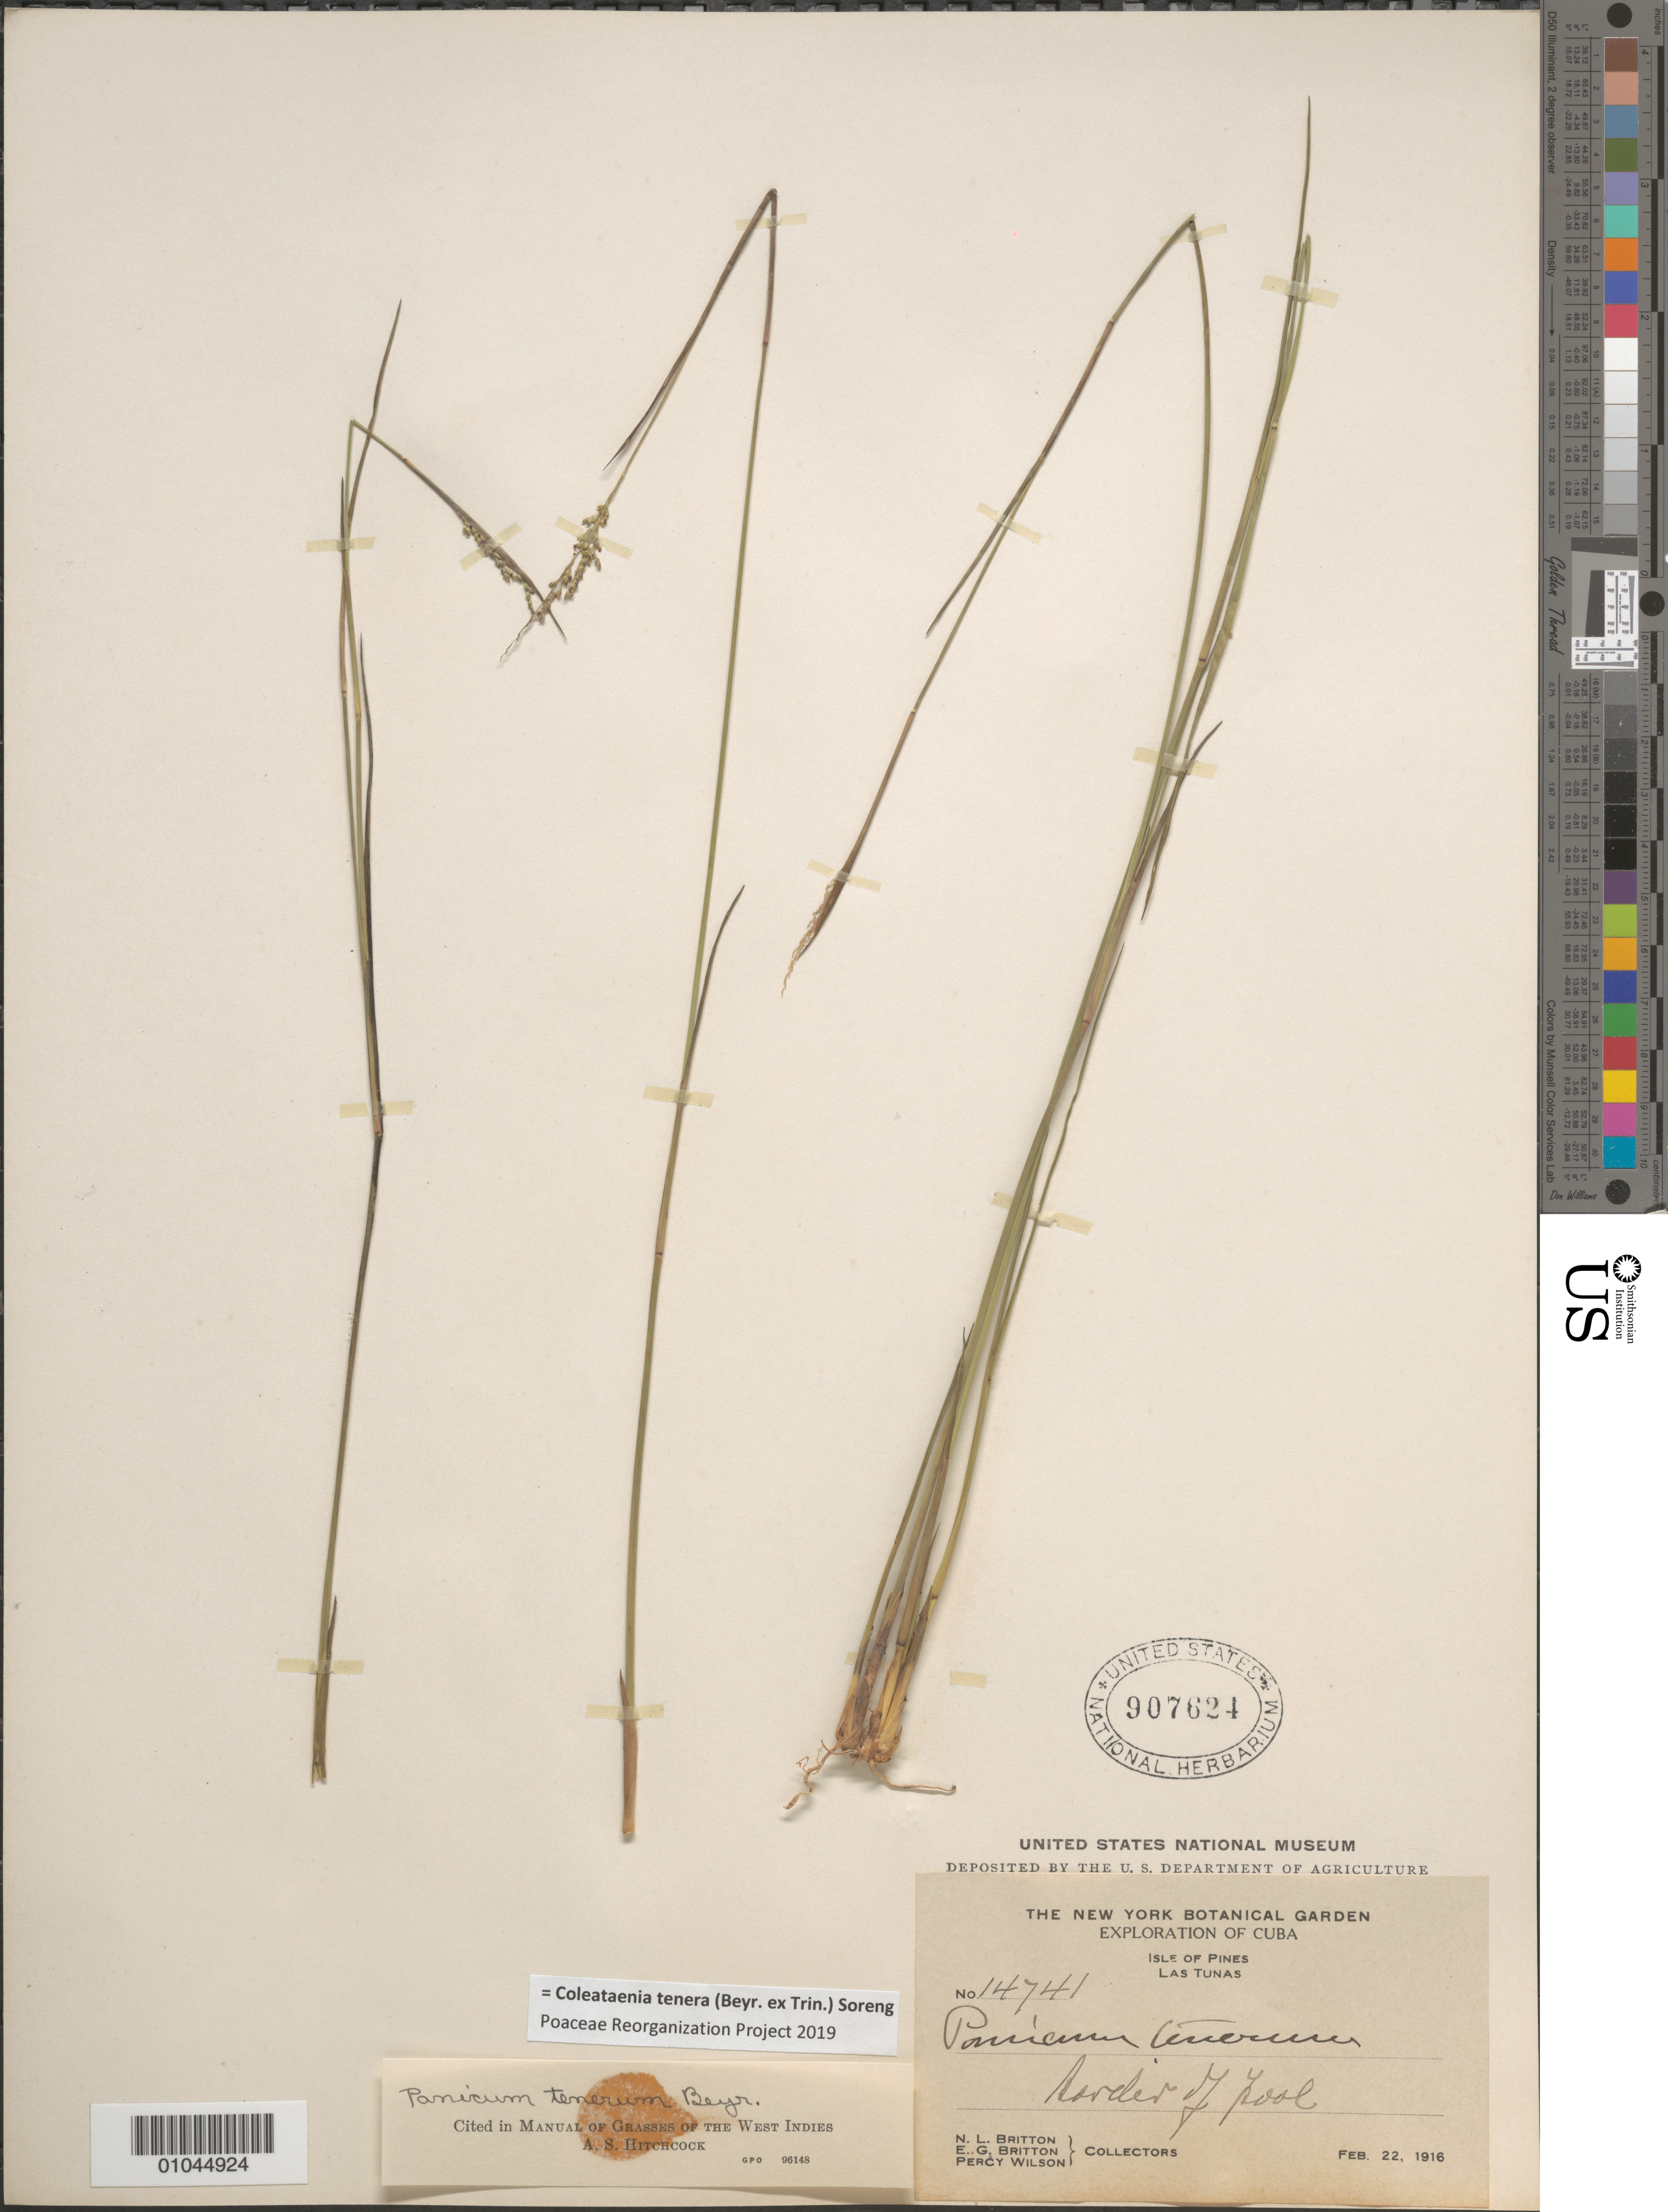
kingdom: Plantae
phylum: Tracheophyta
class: Liliopsida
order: Poales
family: Poaceae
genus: Panicum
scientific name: Panicum tenerum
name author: Beyrich ex Trin.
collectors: N. Britton, E. G. Britton & P. Wilson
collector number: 14741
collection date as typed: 22 Feb 1916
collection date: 1916-02-22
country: Cuba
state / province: Isla de la Juventud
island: Isla de la Juventud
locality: Las Tunas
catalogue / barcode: US 907624